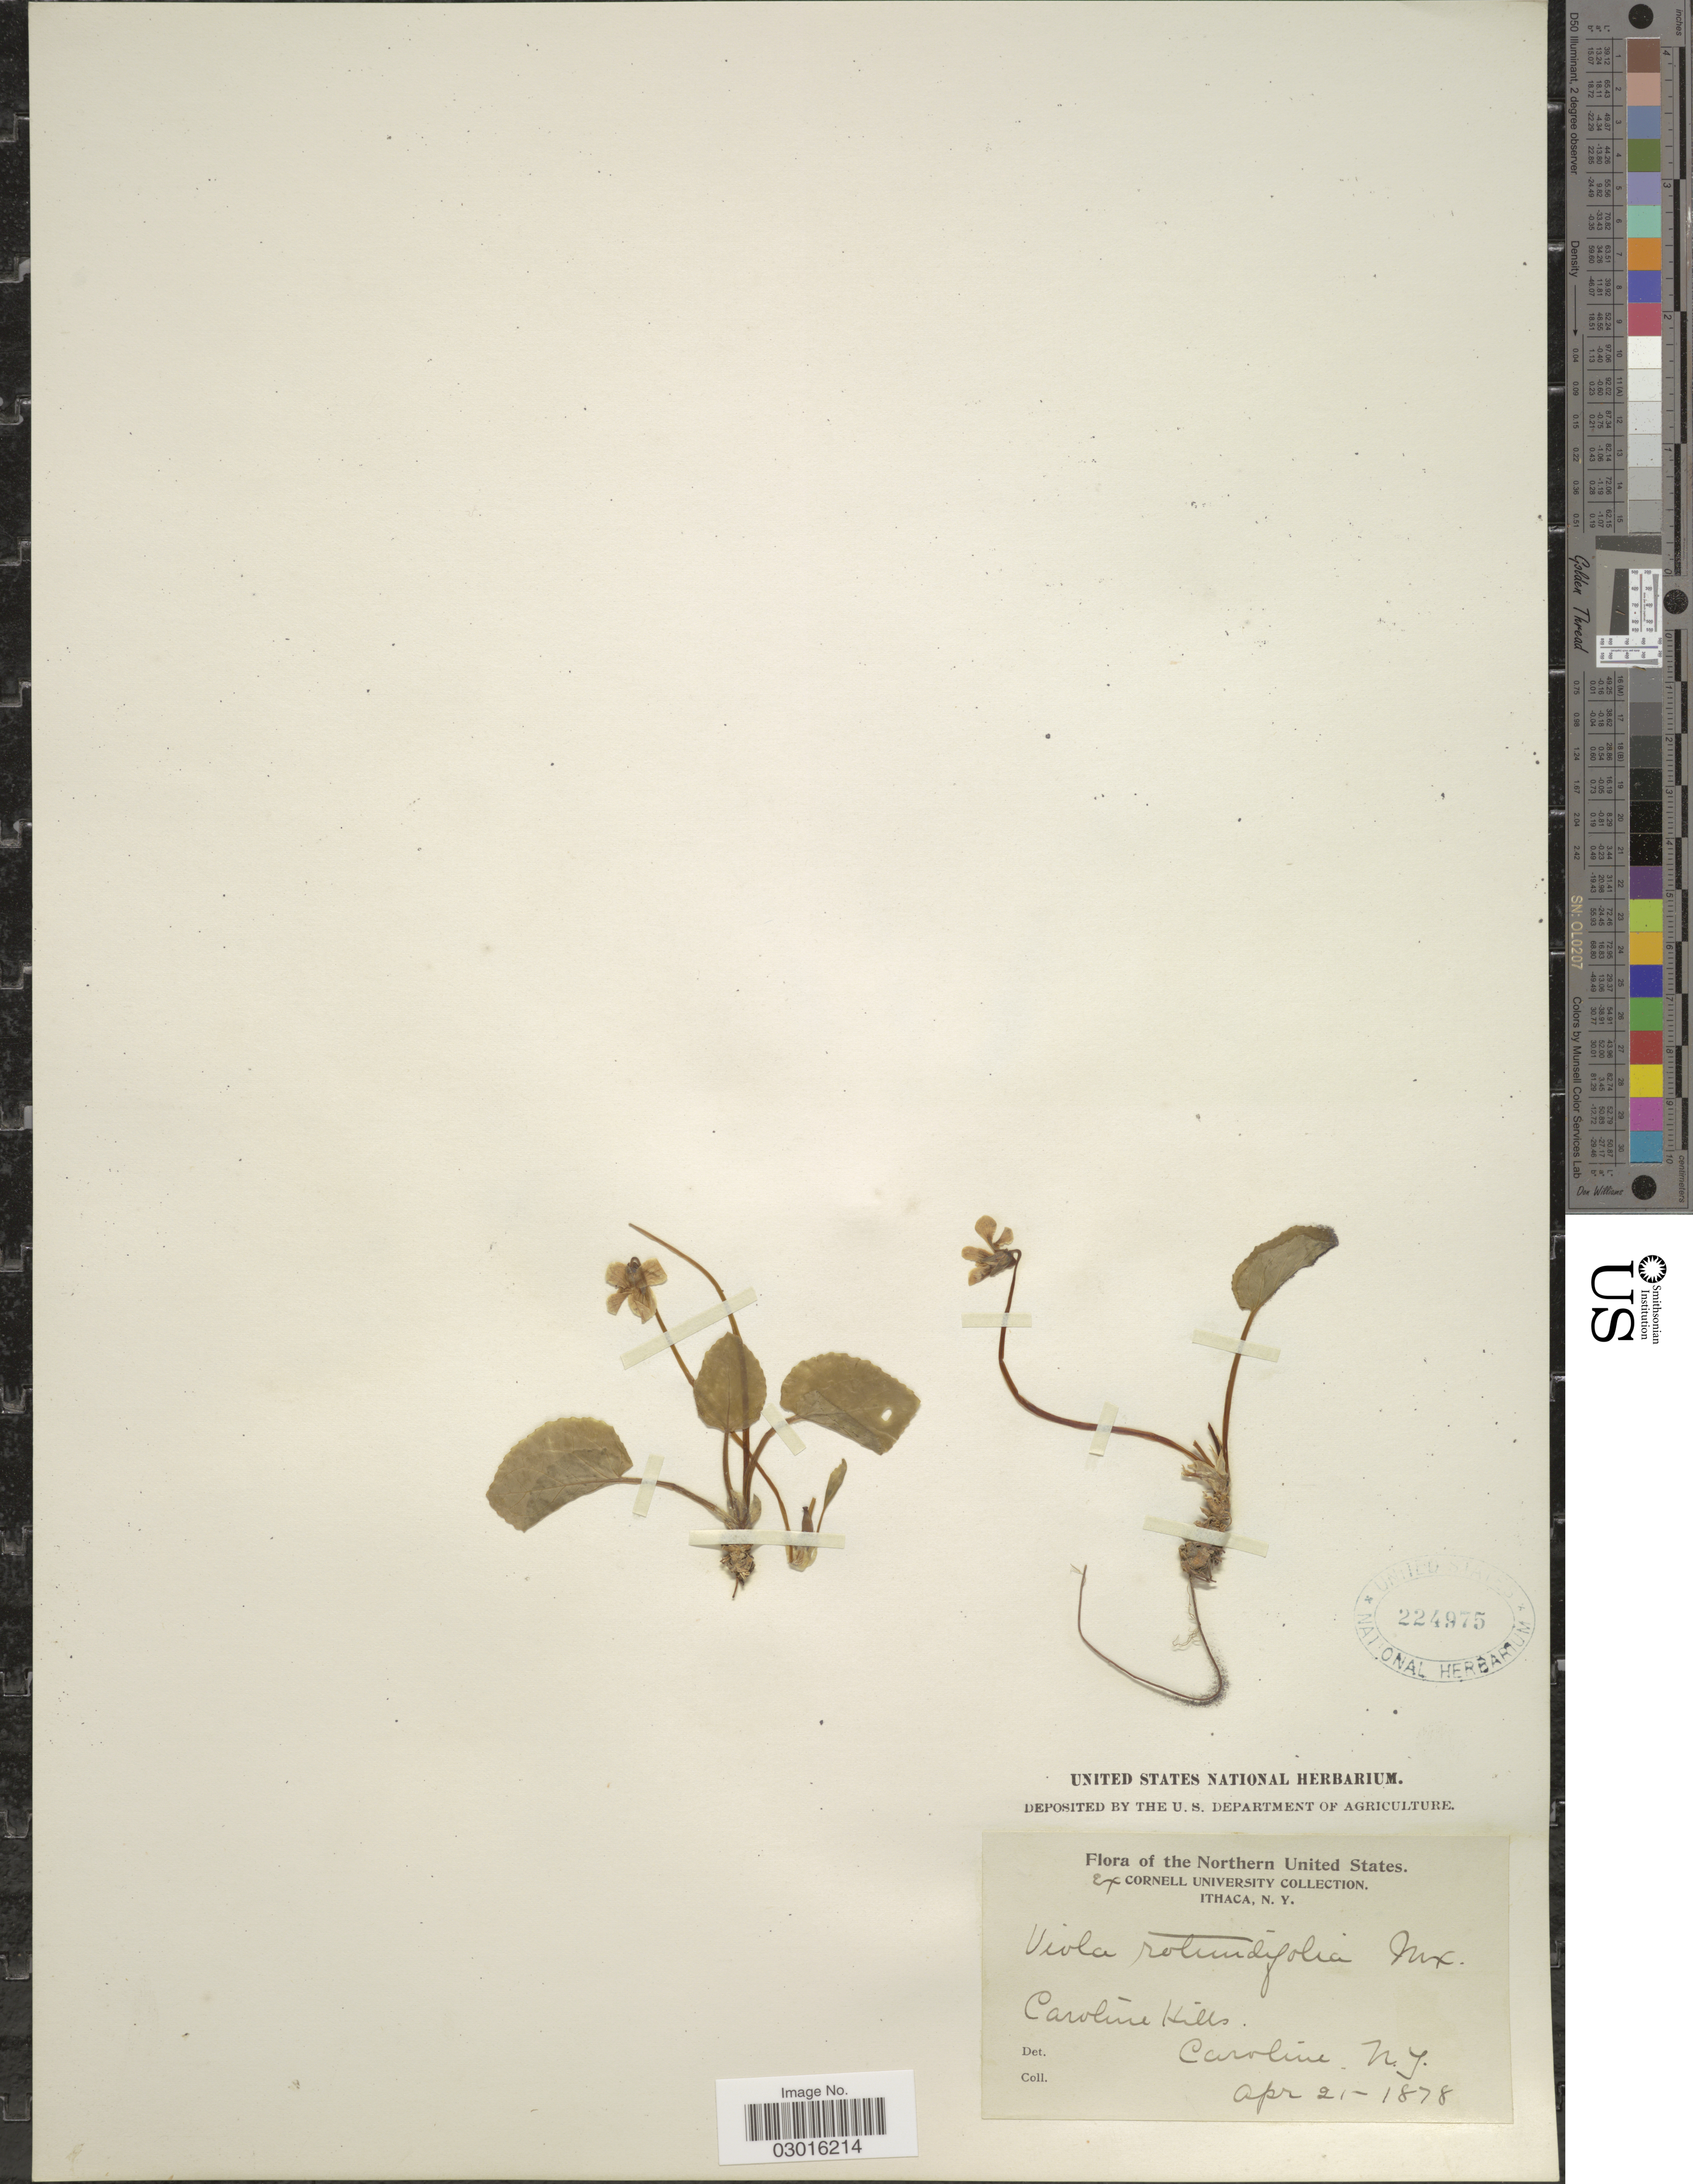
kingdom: Plantae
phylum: Tracheophyta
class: Magnoliopsida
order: Malpighiales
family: Violaceae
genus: Viola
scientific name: Viola rotundifolia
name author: Michx.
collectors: ex herb. United States National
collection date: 1878-04-21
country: United States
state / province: New York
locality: Northern United States. Caroline Hills. Caroline.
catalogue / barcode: US 224975